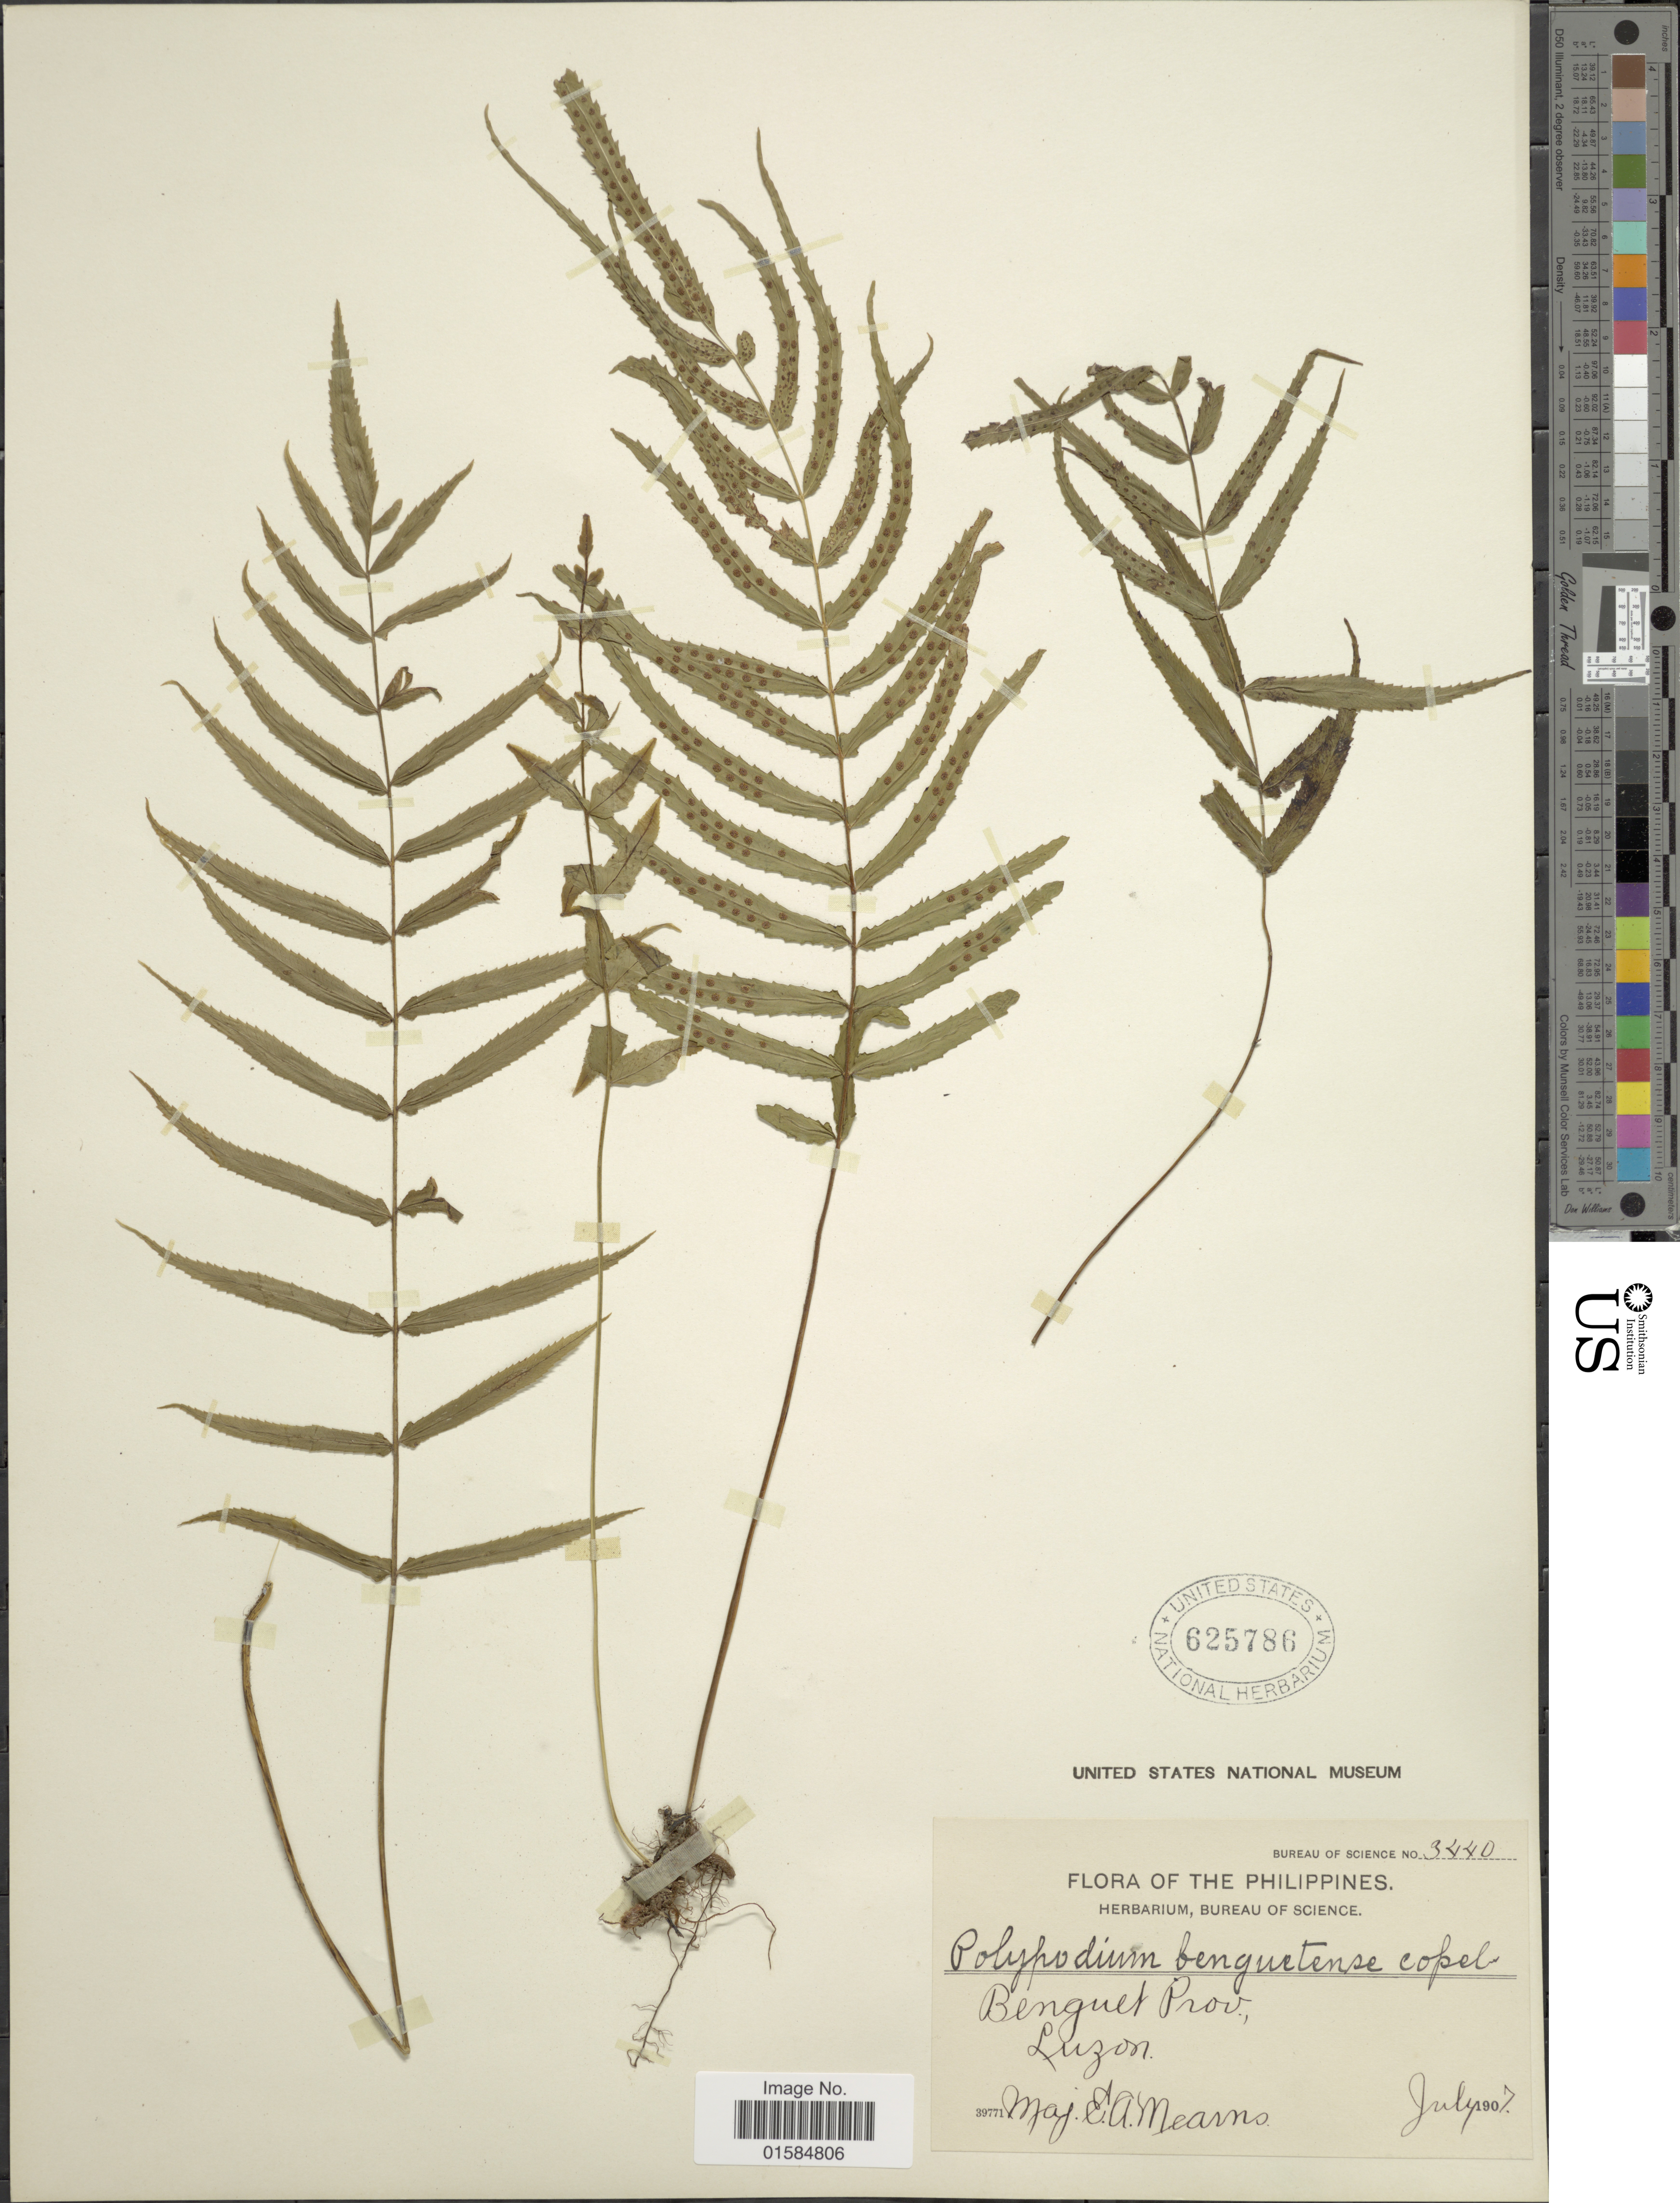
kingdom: Plantae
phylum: Tracheophyta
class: Polypodiopsida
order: Polypodiales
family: Polypodiaceae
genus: Goniophlebium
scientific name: Goniophlebium benguetense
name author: (Copel.) Copel.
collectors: E. A. Mearns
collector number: Bureau of Science 3440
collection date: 1907-07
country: Philippines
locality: Benguet Prov., Luzon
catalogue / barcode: US 625786